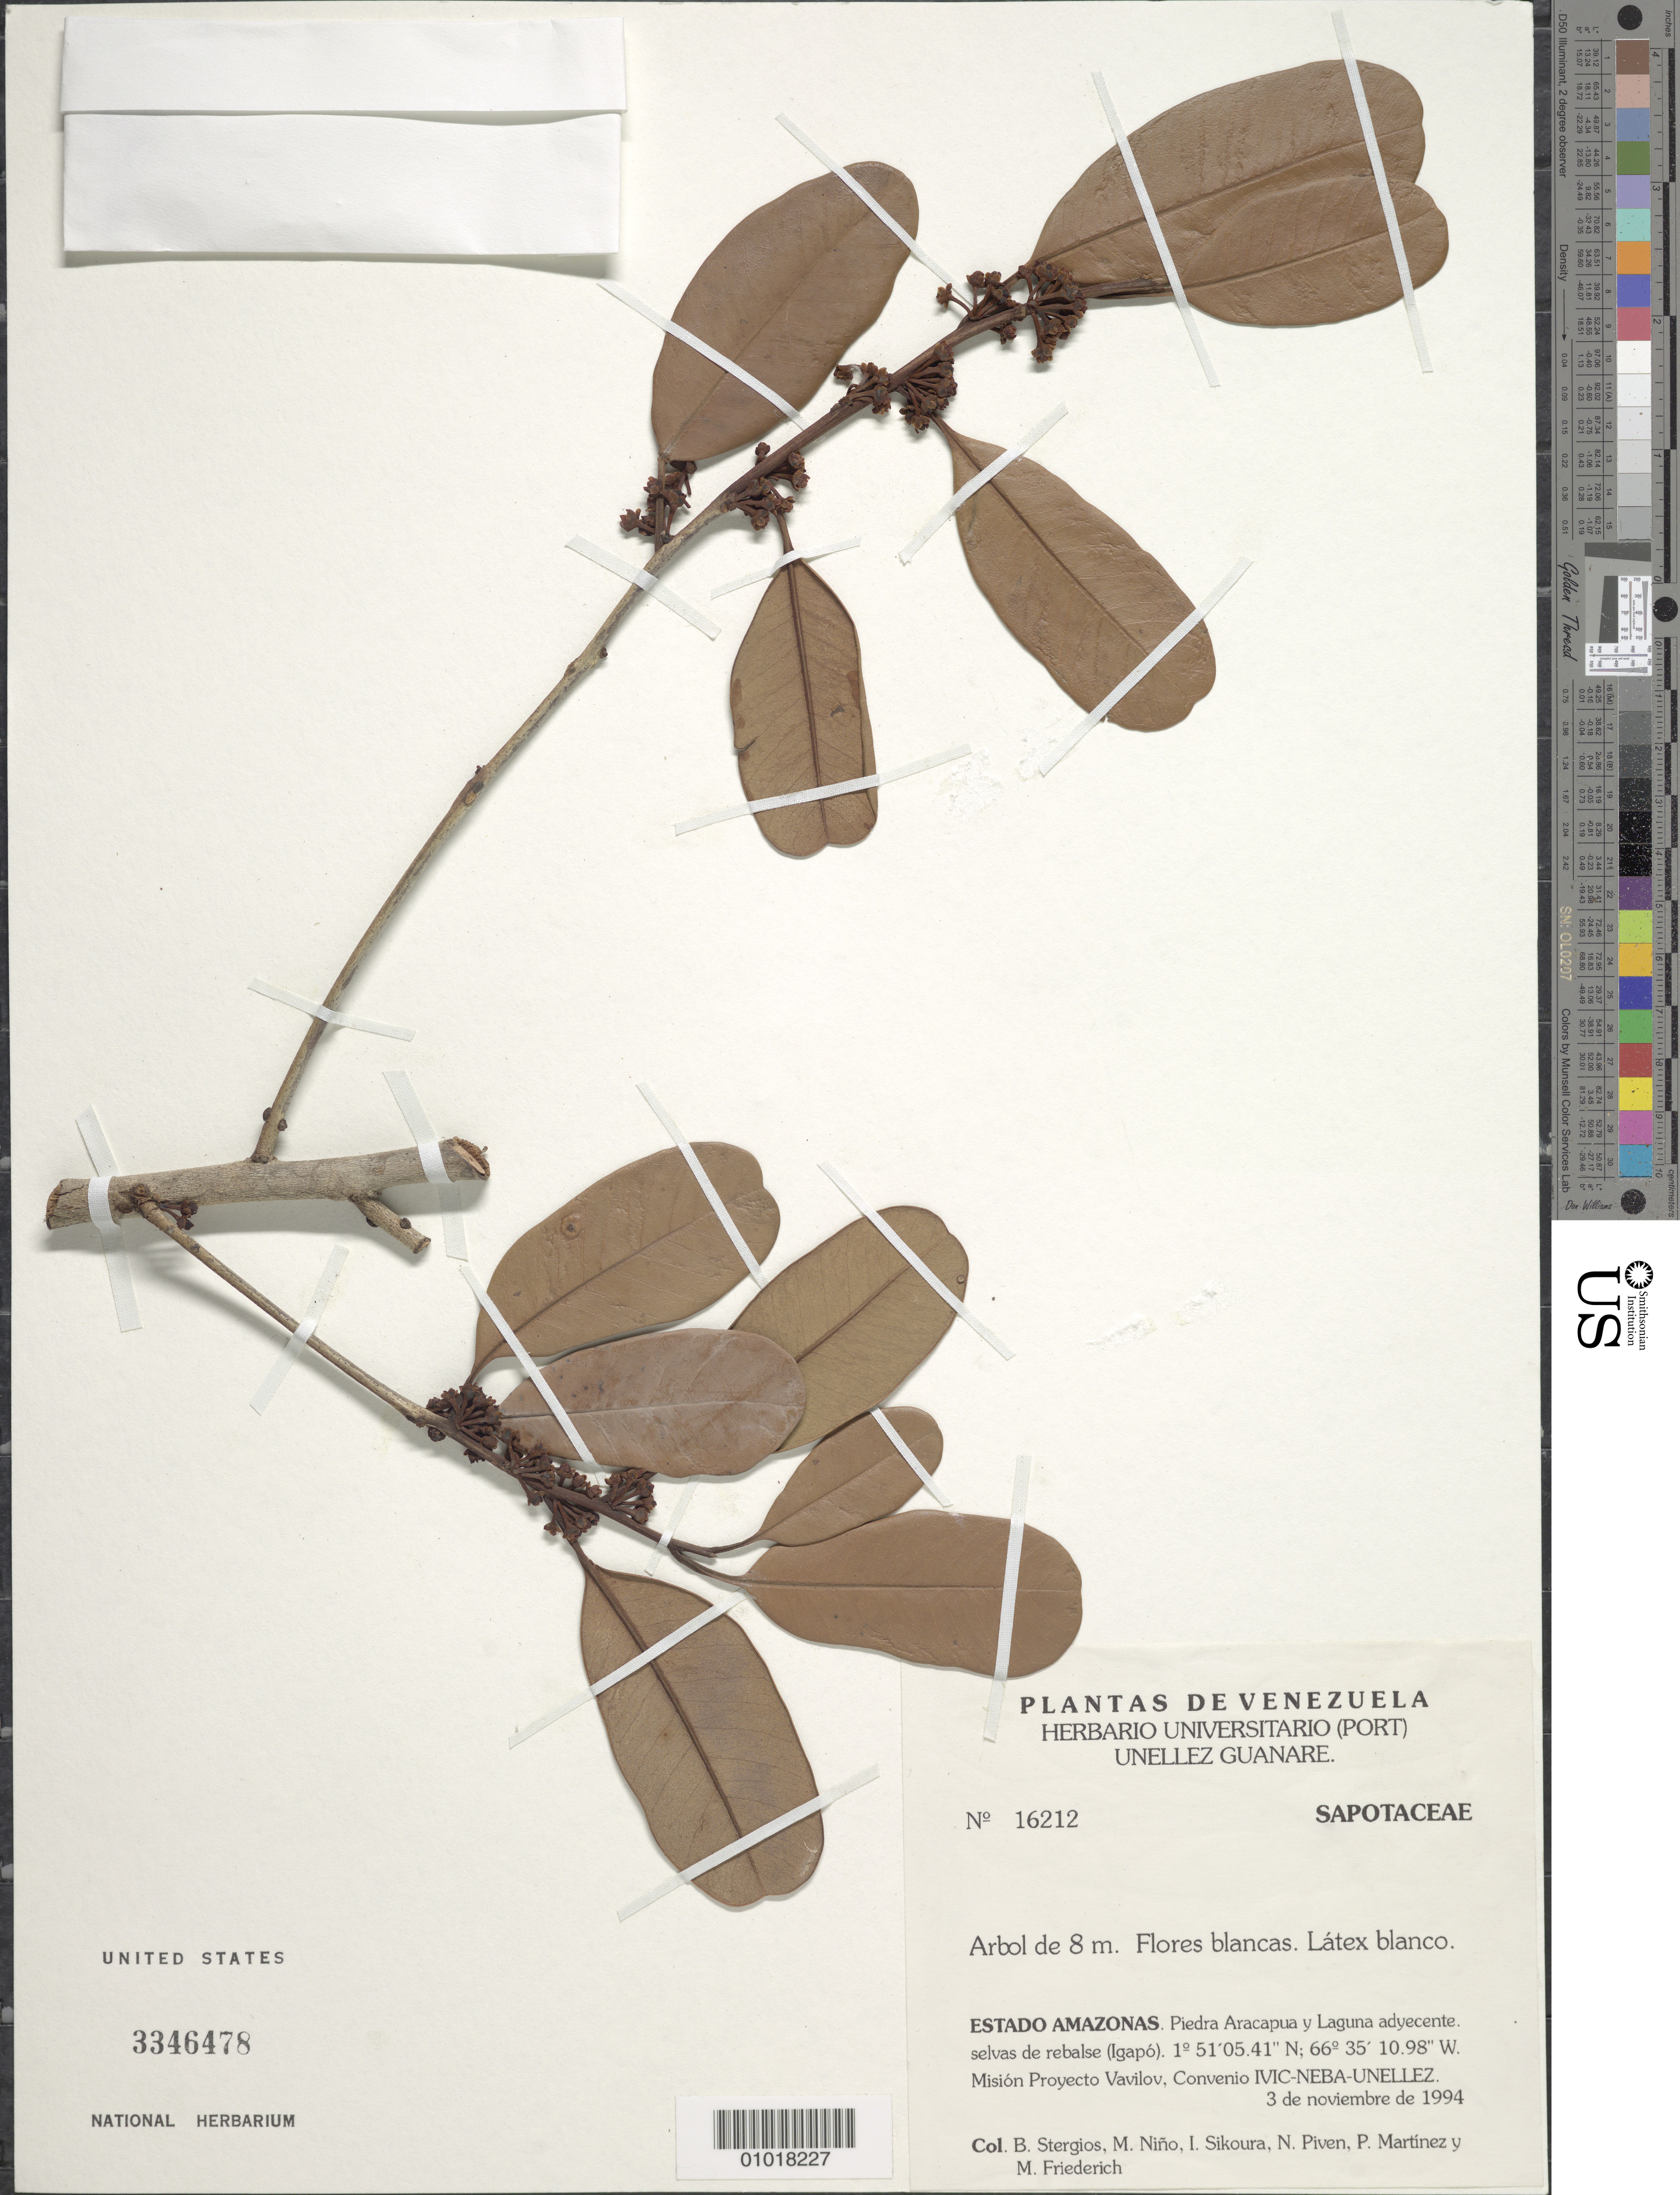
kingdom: Plantae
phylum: Tracheophyta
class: Magnoliopsida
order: Ericales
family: Sapotaceae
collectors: B. G. Stergios, S. M. Niño, I. Sikoura, N. Piven, P. Martinez & N. Friederich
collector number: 16212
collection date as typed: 3-Nov-94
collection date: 1994-11-03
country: Venezuela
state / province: Amazonas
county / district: Río Negro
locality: Piedra Aracapua y laguna adyacente; Mision Proyecto Vavilov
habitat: Selvas de rebalse (Igapo)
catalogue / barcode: US 3346478